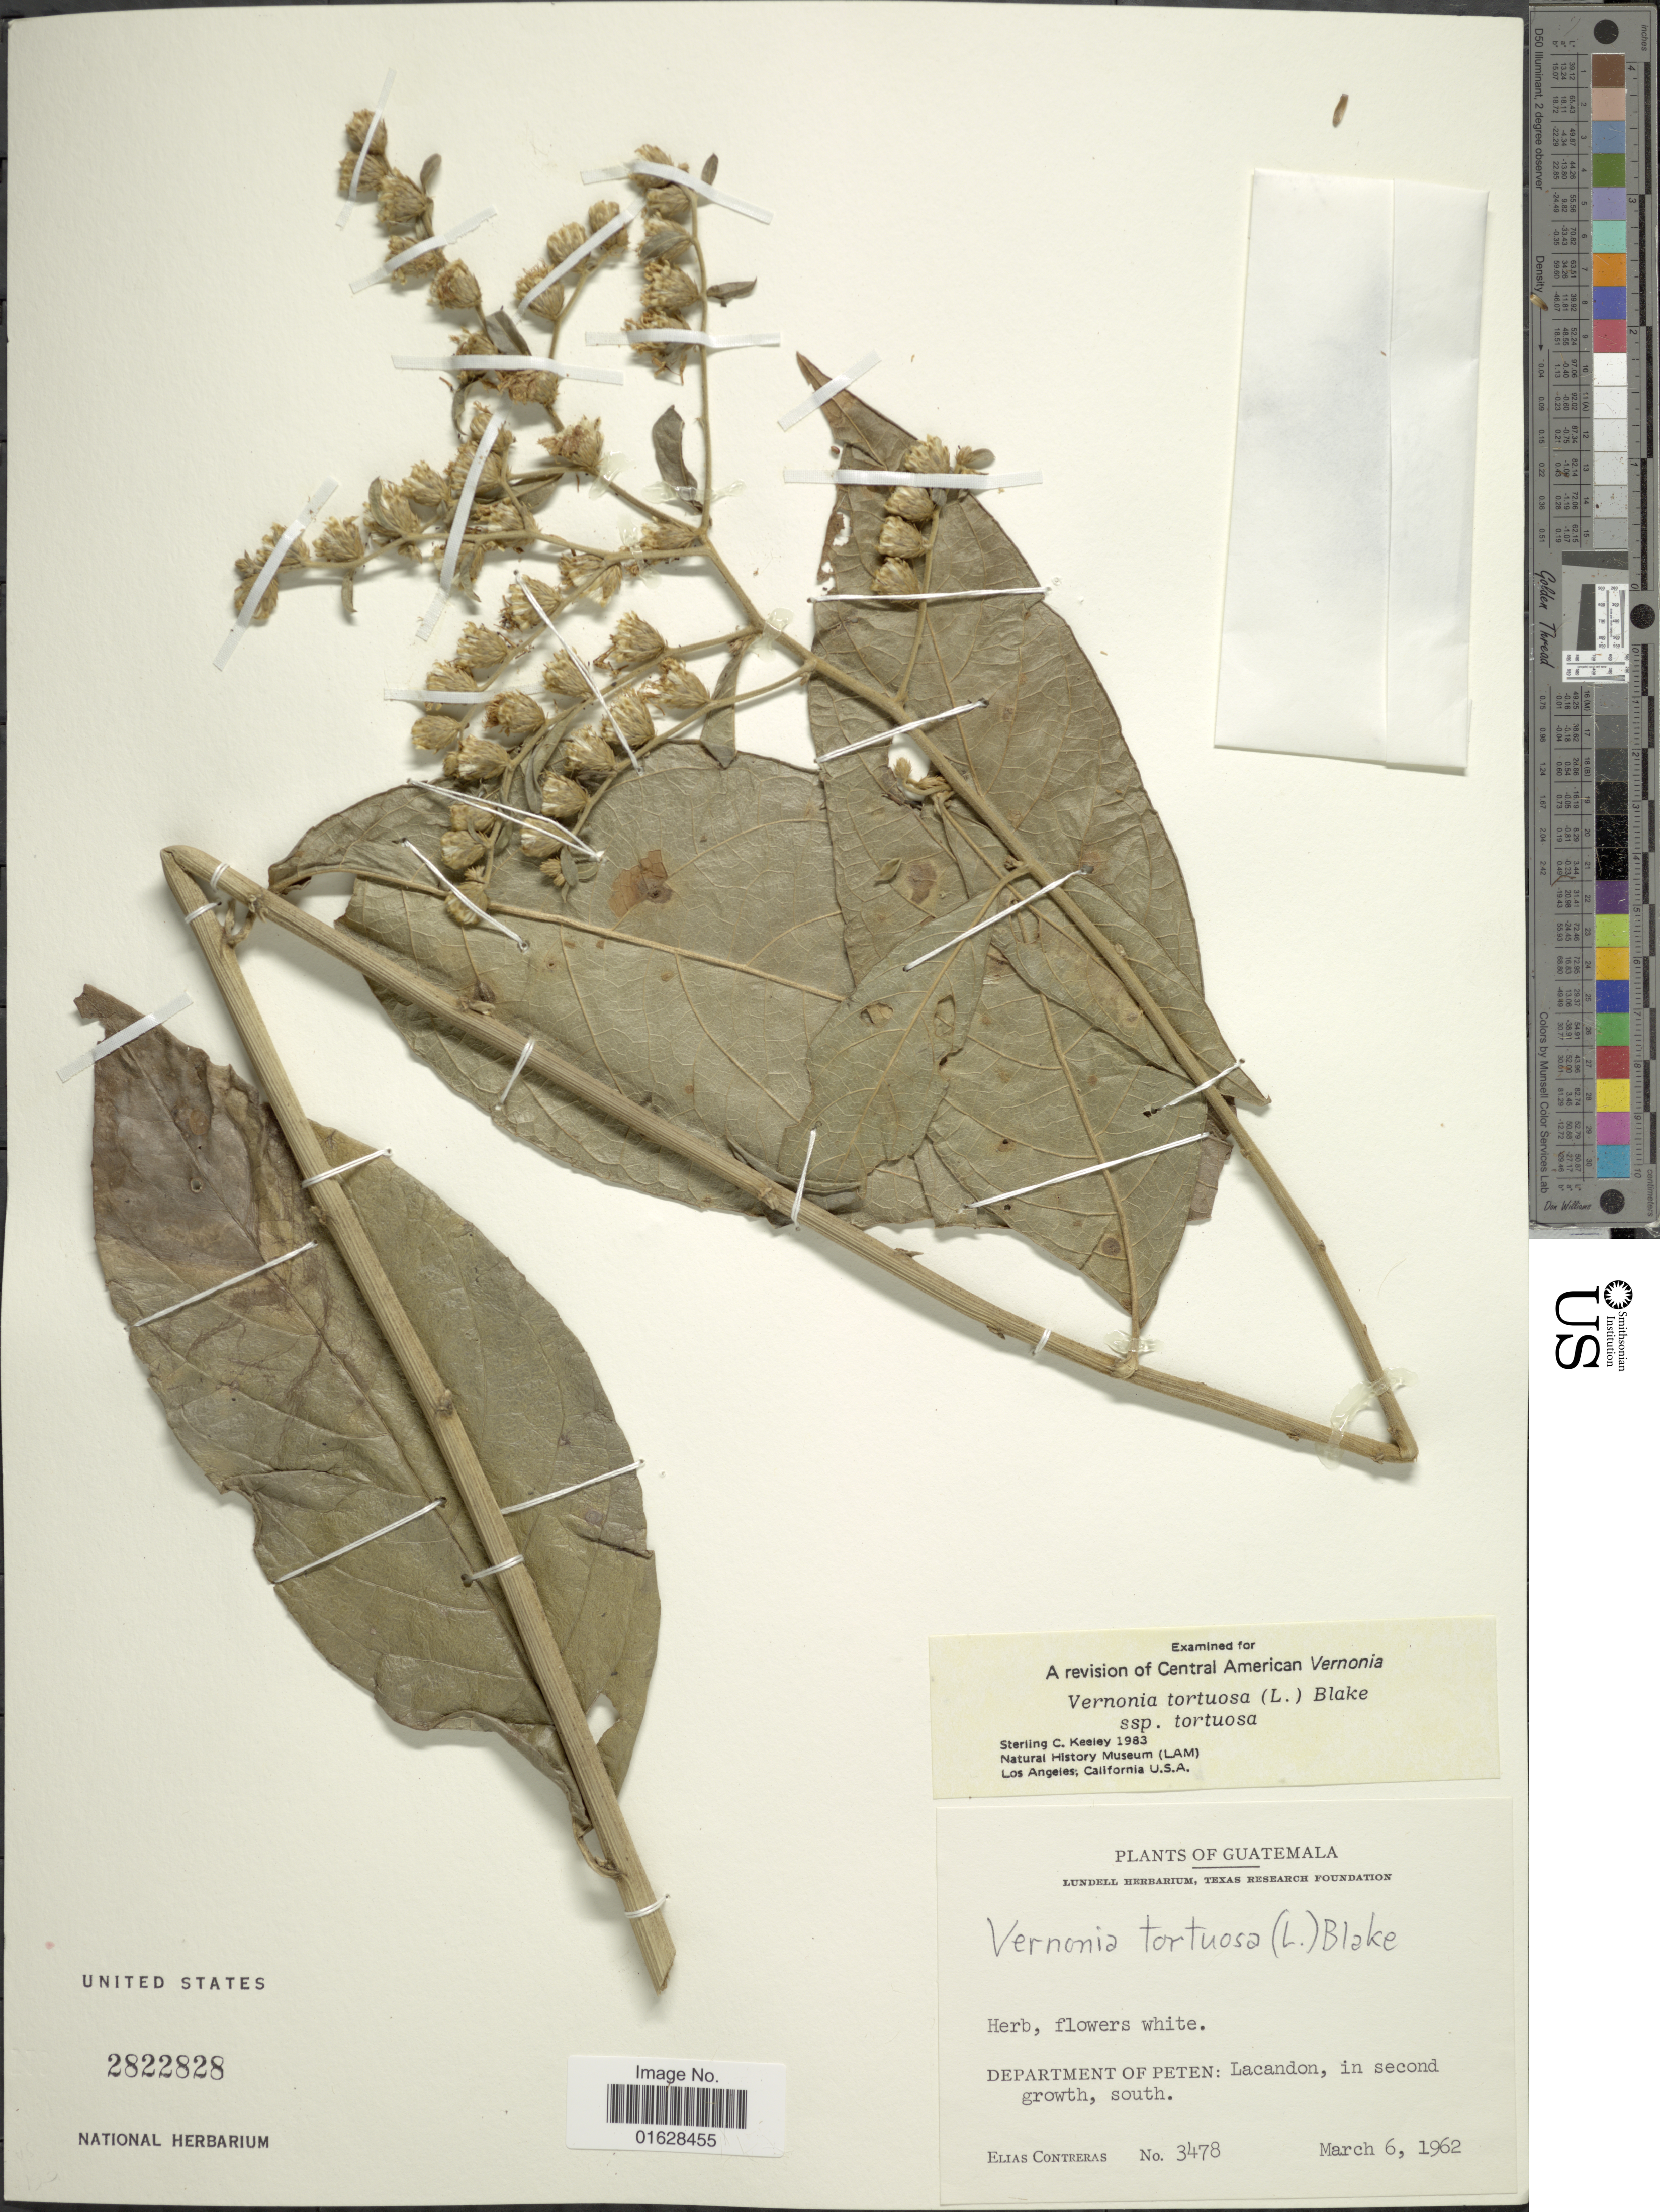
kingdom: Plantae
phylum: Tracheophyta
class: Magnoliopsida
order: Asterales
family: Asteraceae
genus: Lepidaploa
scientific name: Lepidaploa tortuosa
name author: (L.) H. Rob.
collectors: E. Contreras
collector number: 3478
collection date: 1962-03-06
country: Guatemala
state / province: El Petén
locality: Department of Peten, Lacandon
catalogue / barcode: US 2822828